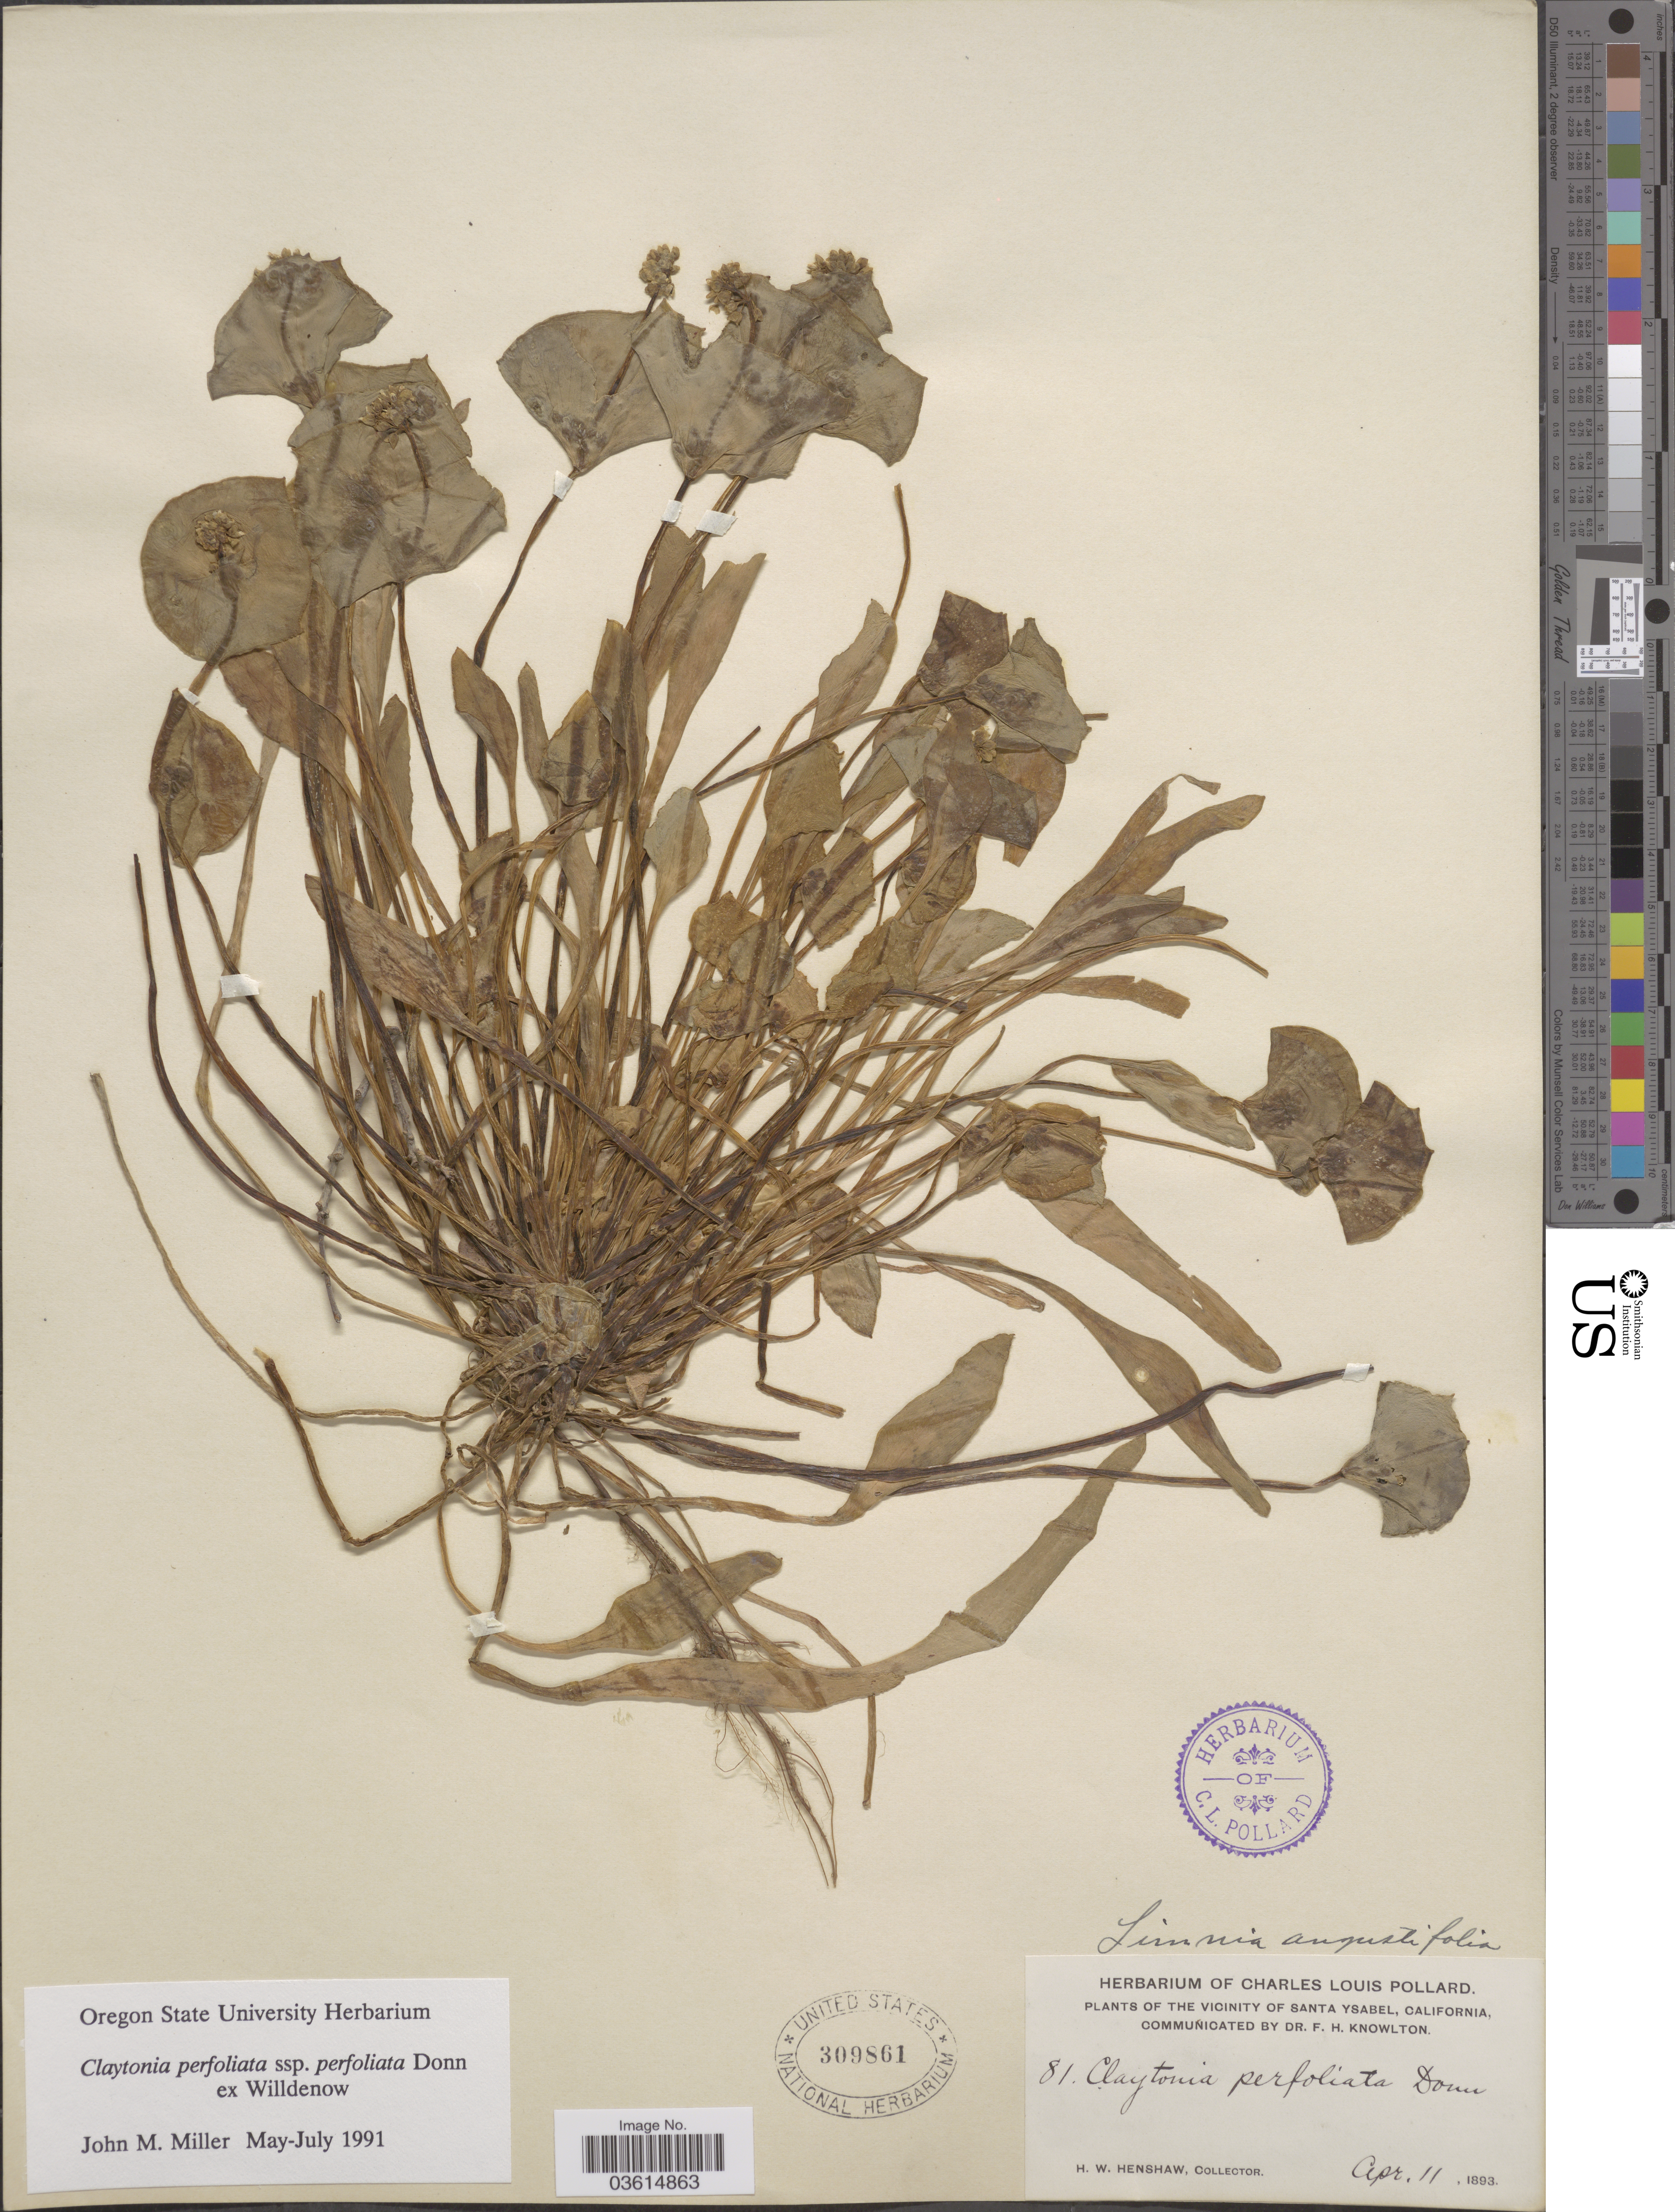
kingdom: Plantae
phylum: Tracheophyta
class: Magnoliopsida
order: Caryophyllales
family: Montiaceae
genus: Claytonia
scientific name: Claytonia perfoliata subsp. perfoliata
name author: Donn ex Willd.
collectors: H. Henshaw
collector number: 81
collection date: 1893-04-11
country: United States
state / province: California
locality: The vicinity of Santa Ysabel.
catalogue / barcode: US 309861